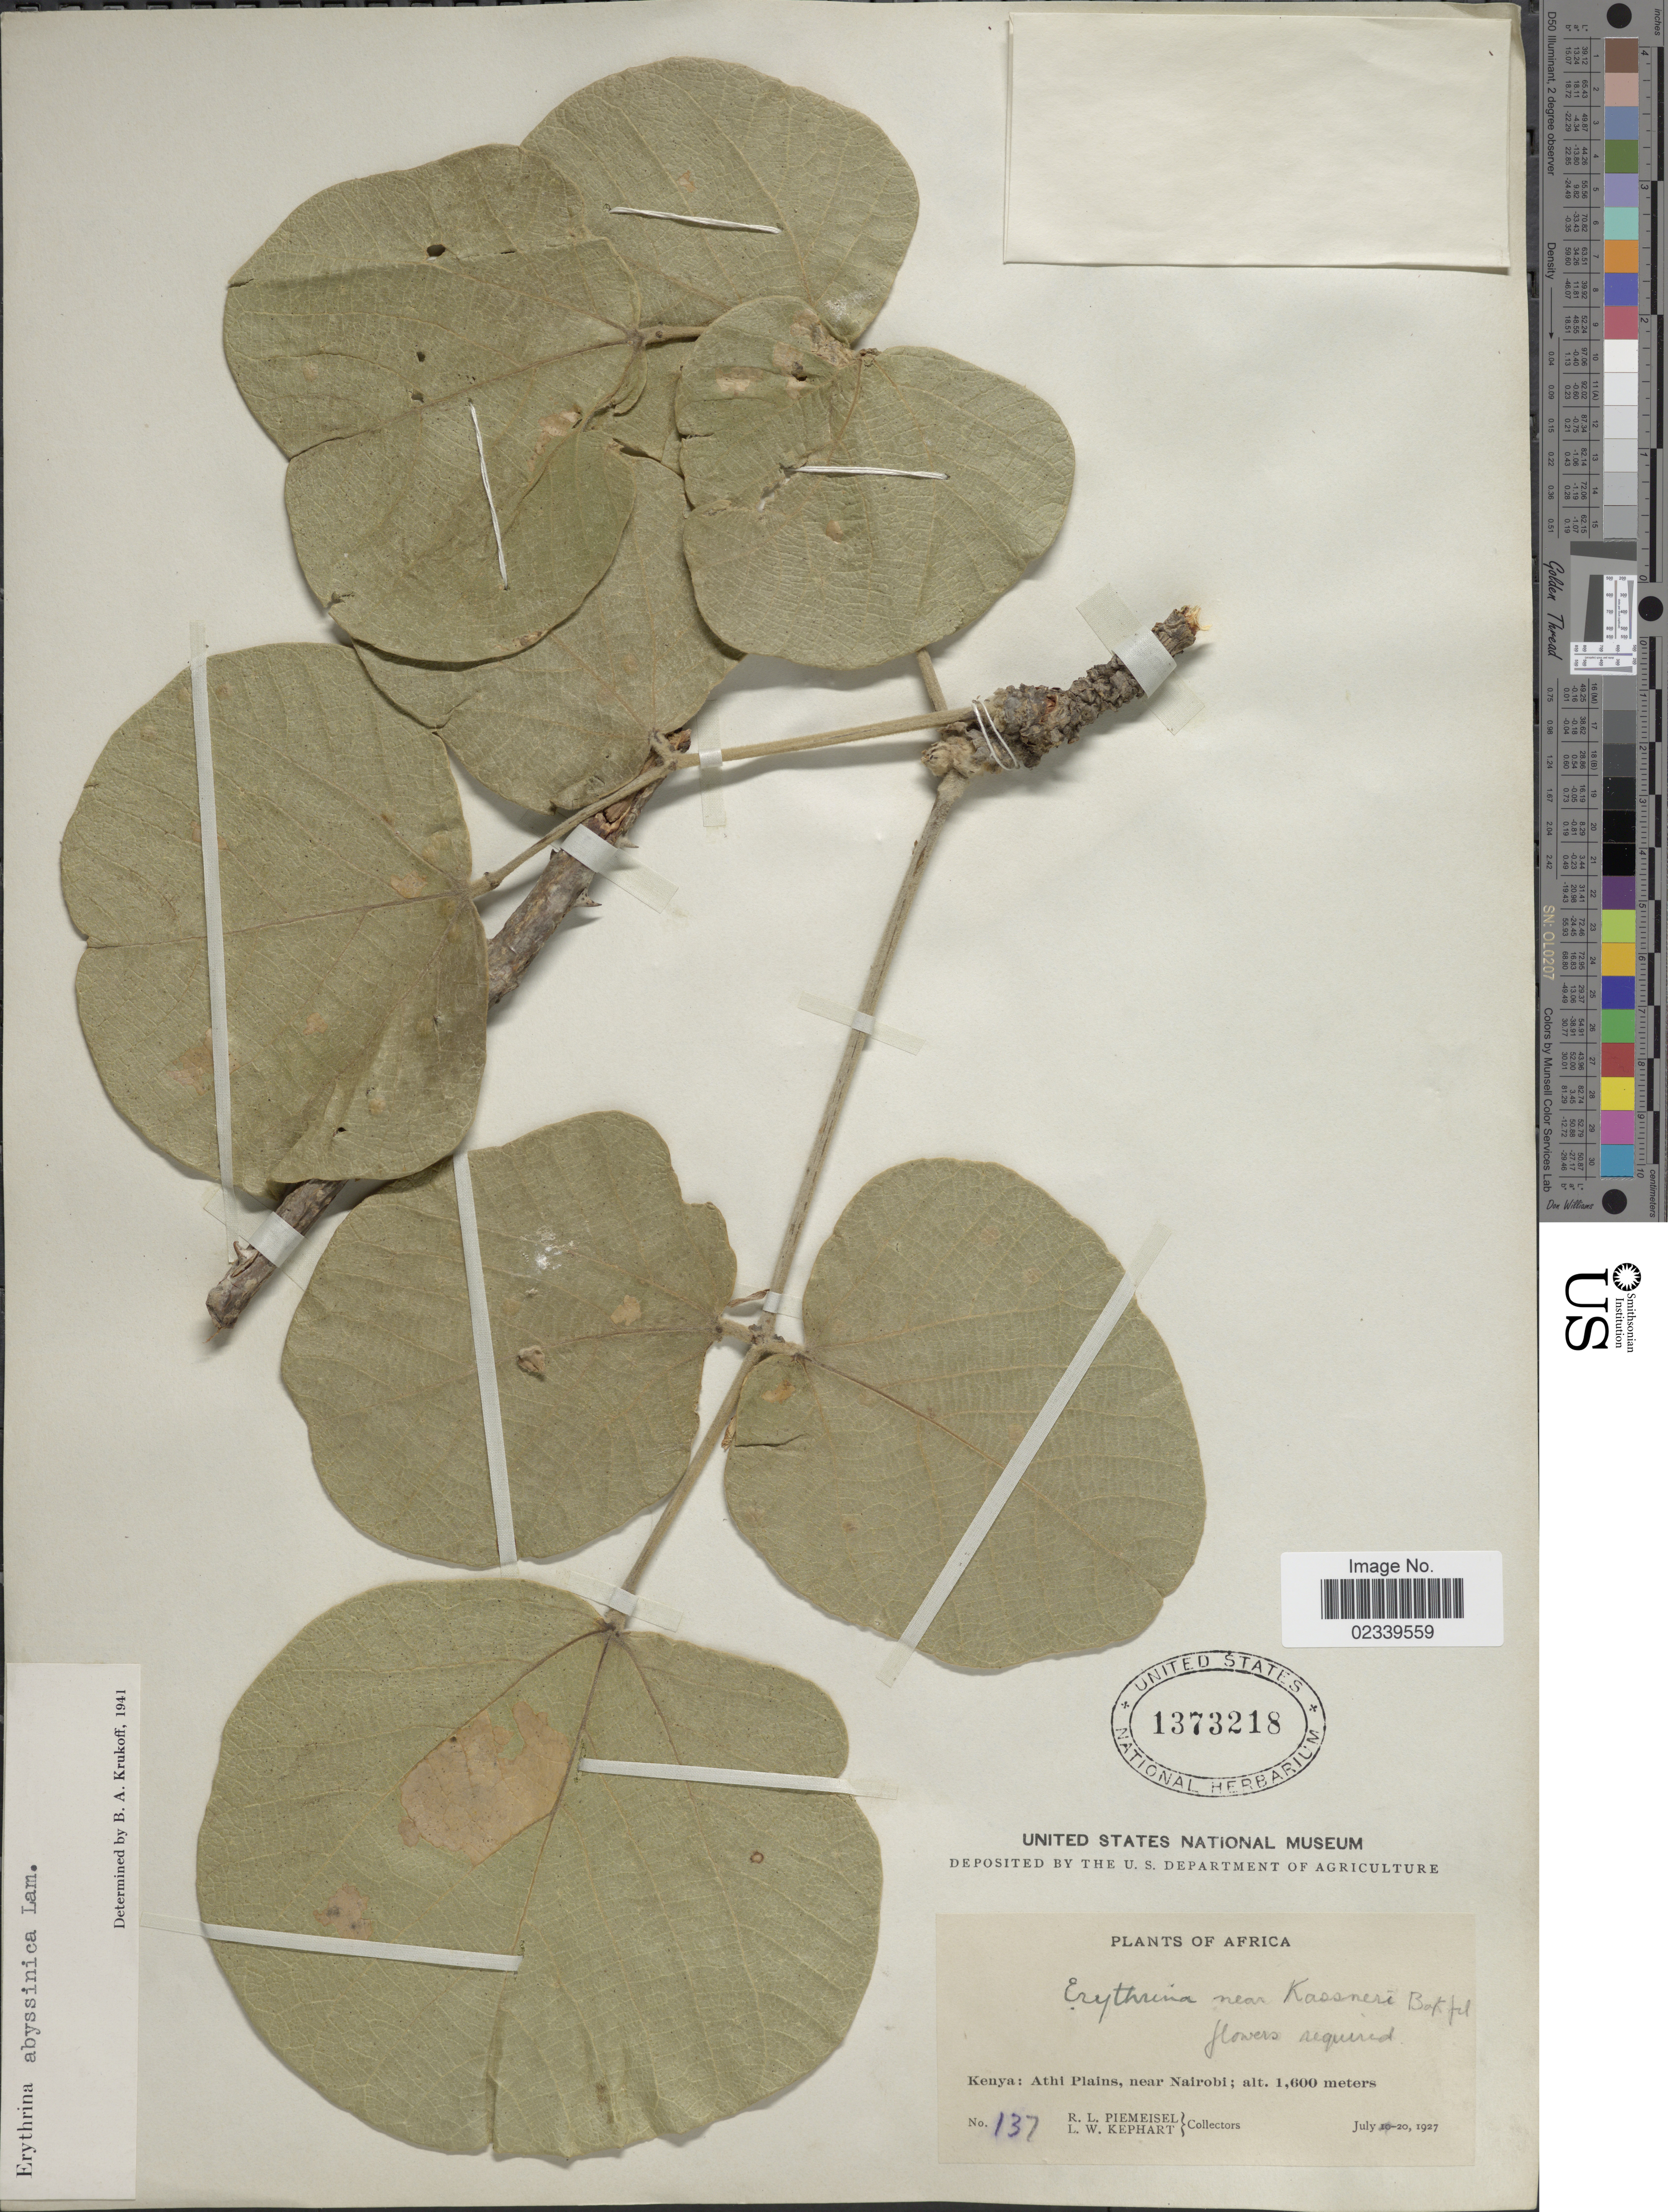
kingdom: Plantae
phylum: Tracheophyta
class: Magnoliopsida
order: Fabales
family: Fabaceae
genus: Erythrina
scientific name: Erythrina abyssinica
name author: Lam.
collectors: R. L. Piemeisel & L. W. Kephart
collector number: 137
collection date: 1927-07-20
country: Kenya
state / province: Nairobi Area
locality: Kenya: Athi Plains, near Nairobi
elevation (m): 1600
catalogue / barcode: US 1373218